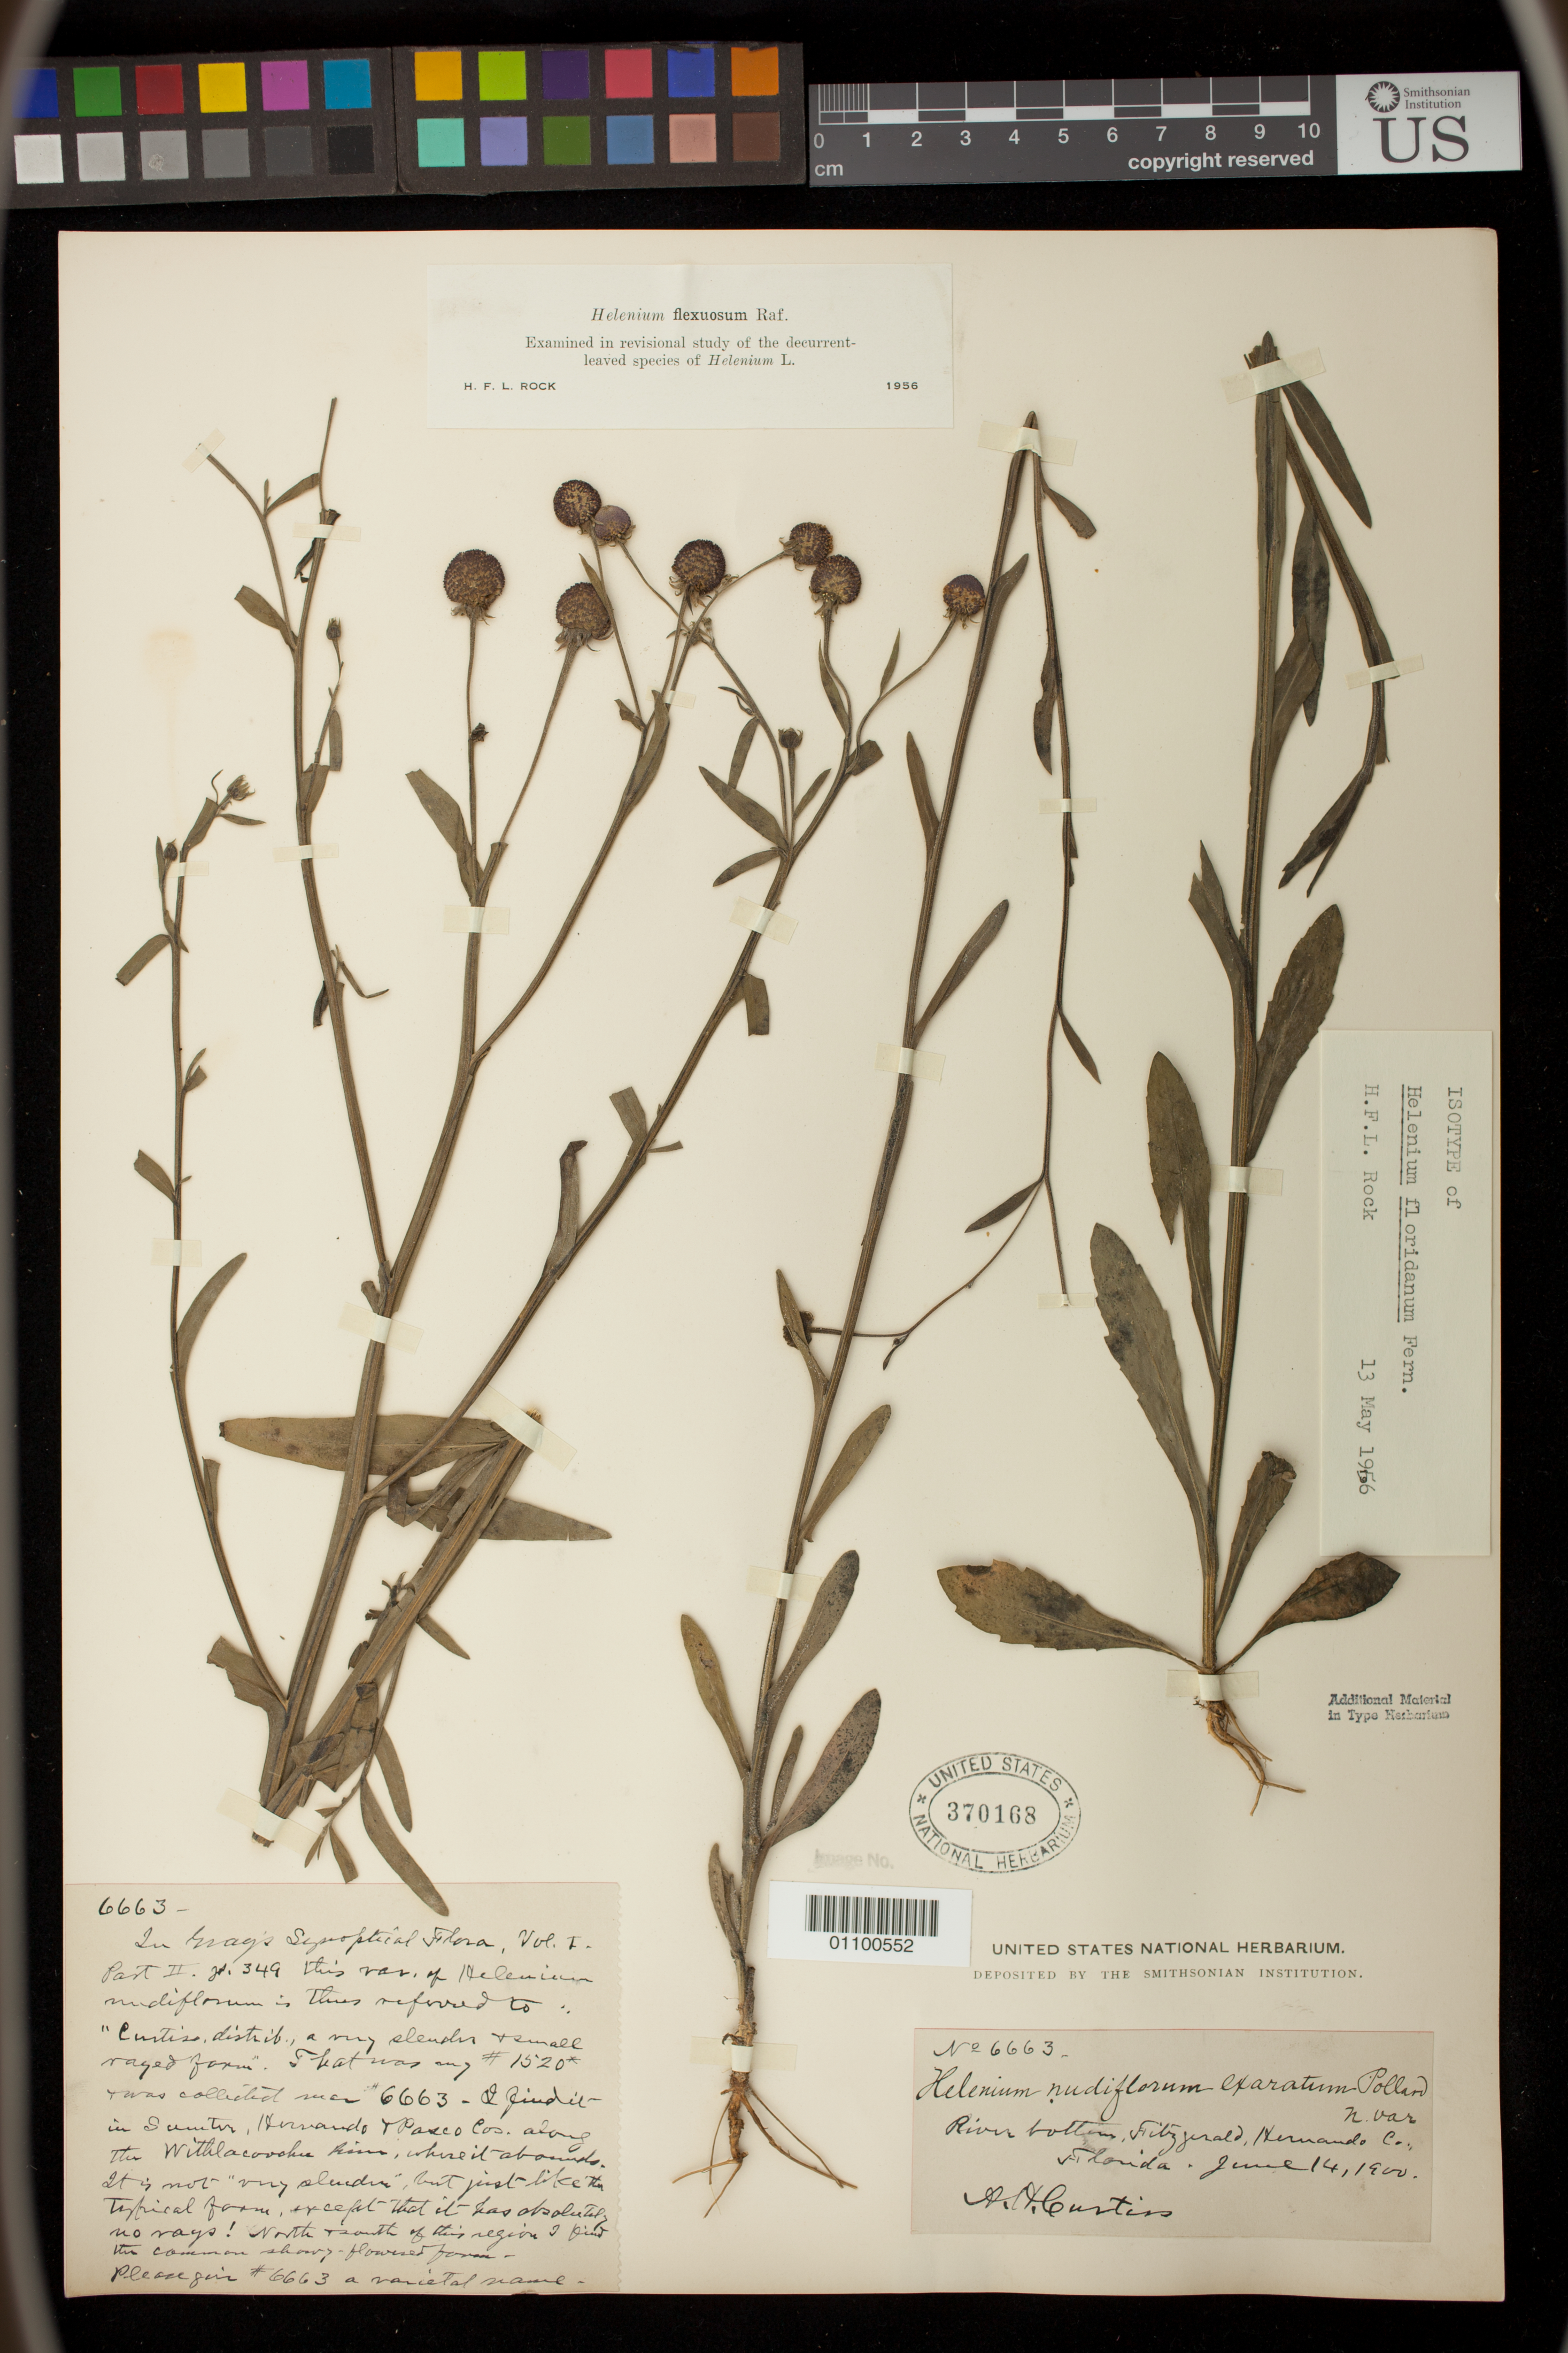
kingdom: Plantae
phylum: Tracheophyta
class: Magnoliopsida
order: Asterales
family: Asteraceae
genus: Helenium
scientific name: Helenium floridanum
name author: Fernald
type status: Isotype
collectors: A. H. Curtiss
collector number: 6663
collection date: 1900-06-14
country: United States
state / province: Florida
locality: Near Fitzgerald.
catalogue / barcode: US 370168